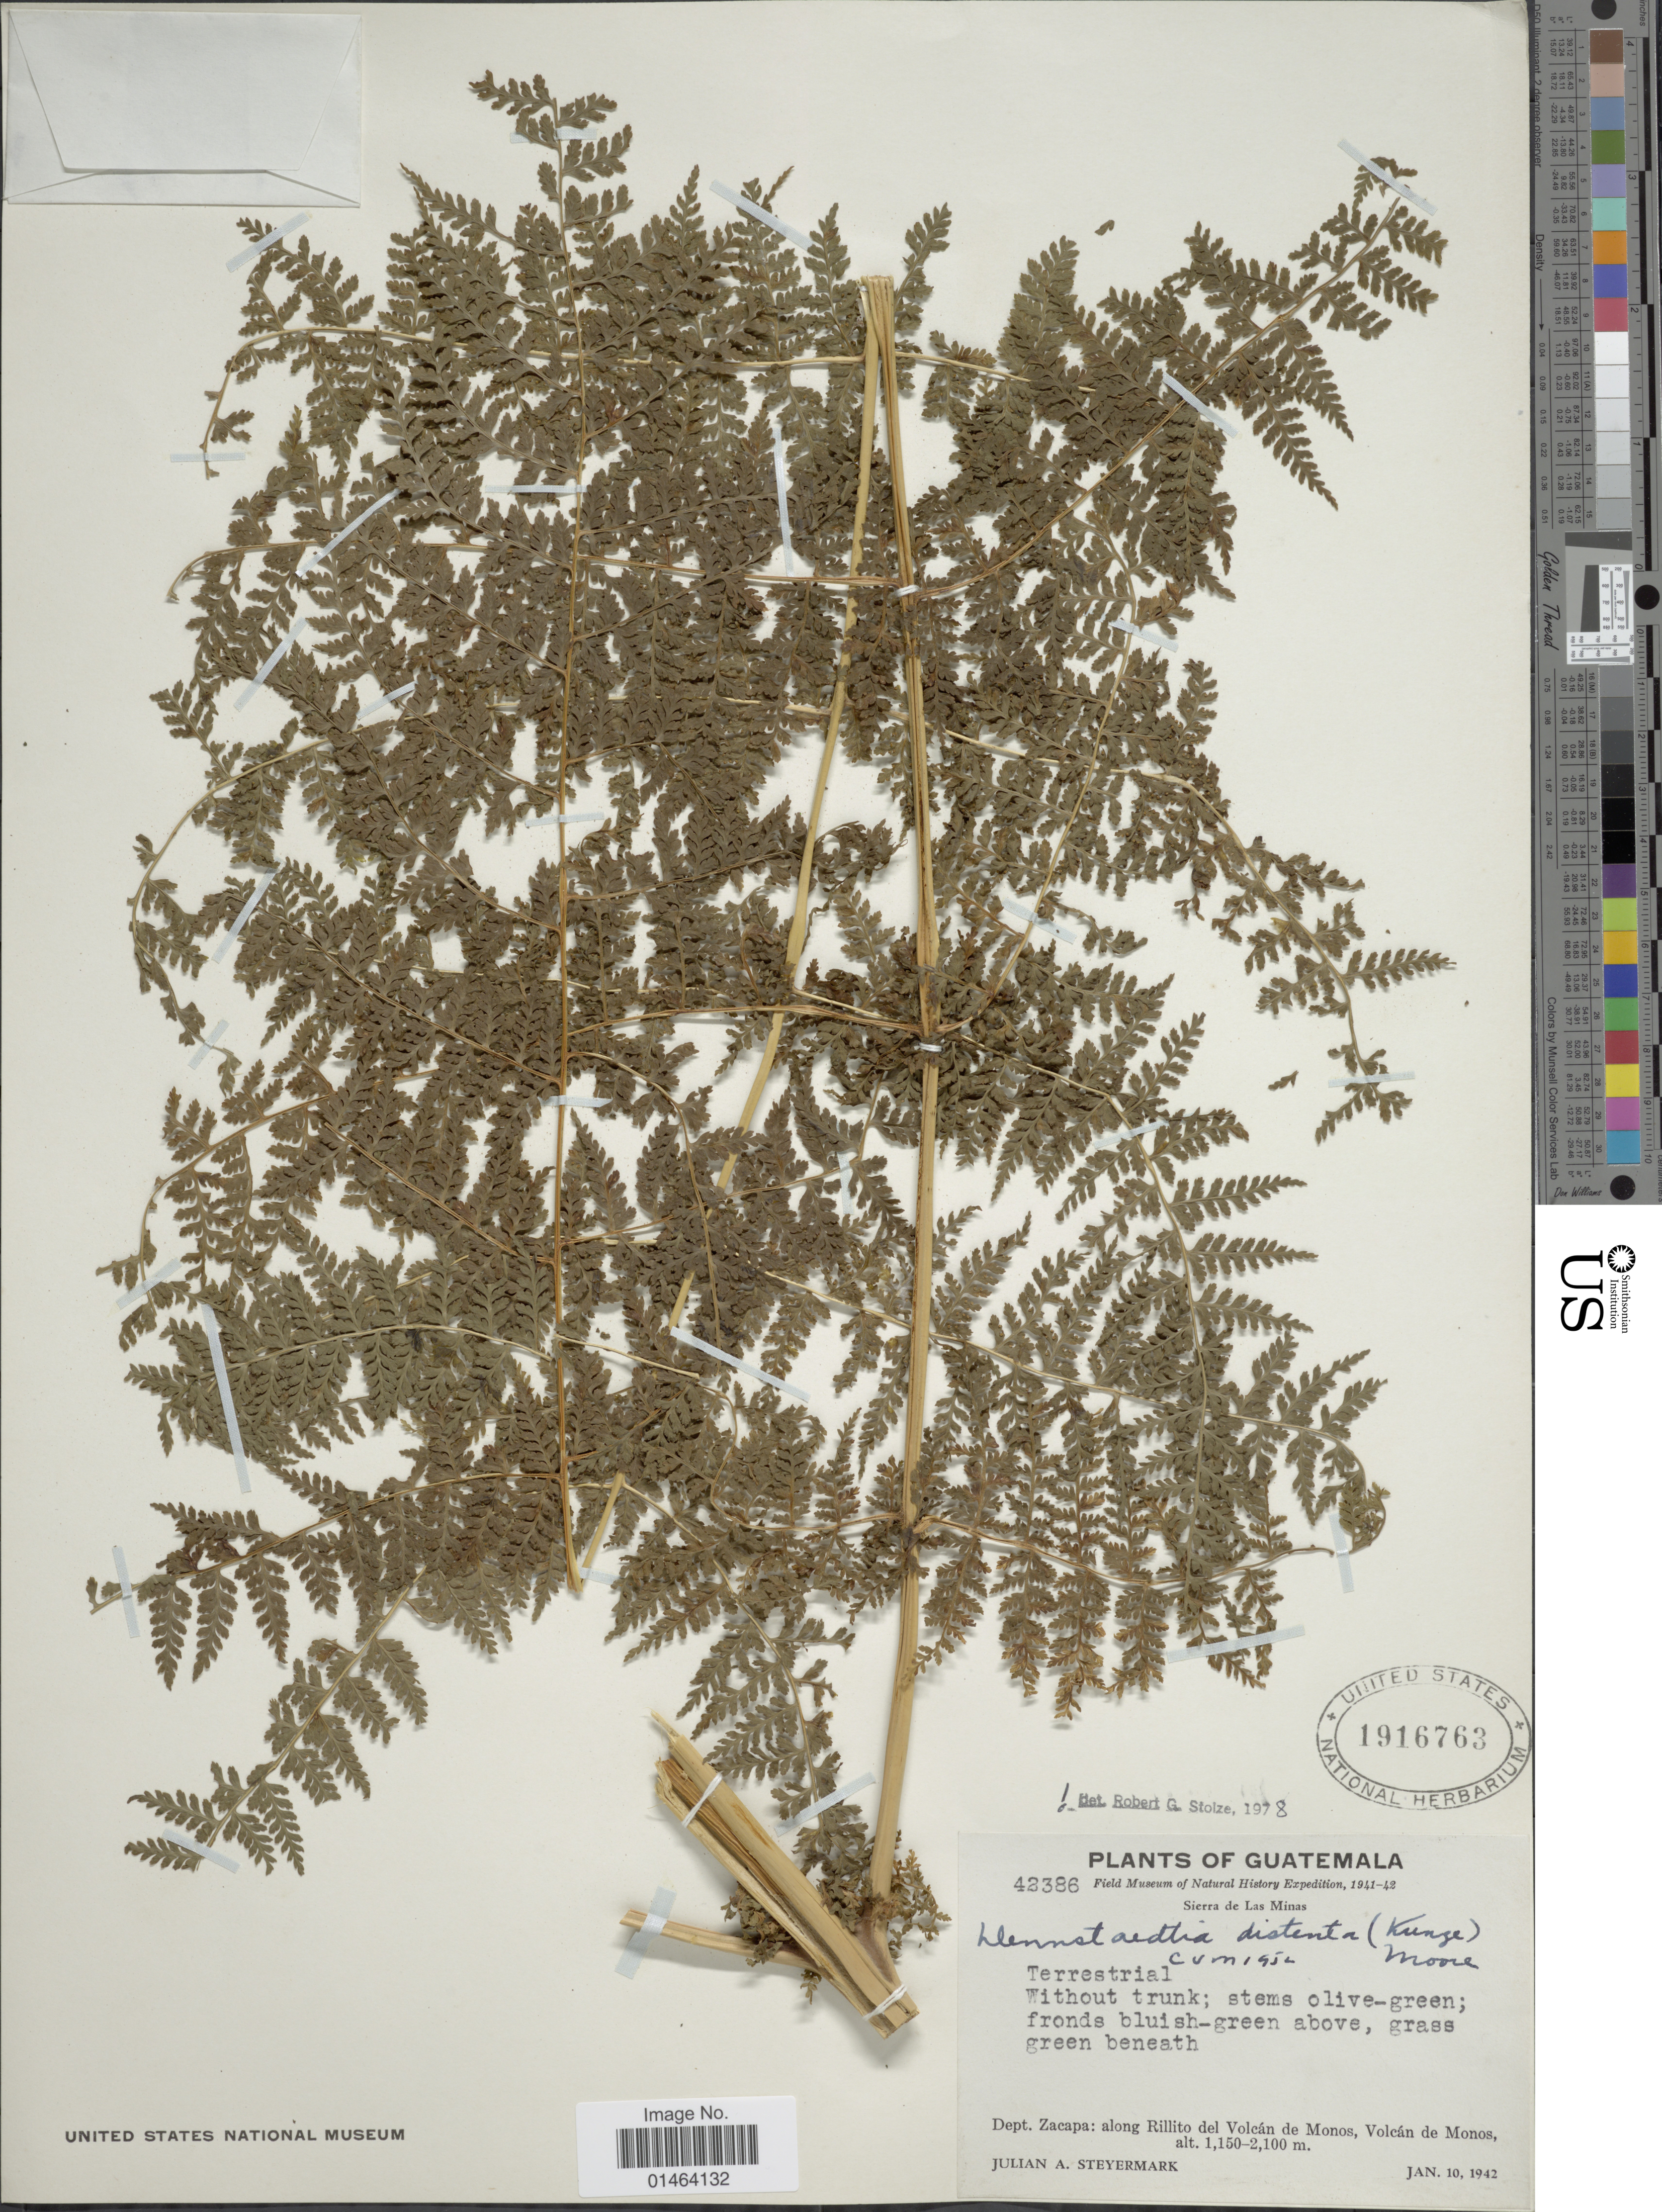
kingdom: Plantae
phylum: Tracheophyta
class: Polypodiopsida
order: Polypodiales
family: Dennstaedtiaceae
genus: Dennstaedtia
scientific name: Dennstaedtia distenta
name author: (Kunze) T. Moore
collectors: J. Steyermark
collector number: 42386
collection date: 1942-01-10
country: Guatemala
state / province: Zacapa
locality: Guatemala, Dept. Zacapa: along Rillito del Volcan de Monos, Volcan de Monos. Sierra de La Minas.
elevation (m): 1150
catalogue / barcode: US 1916763